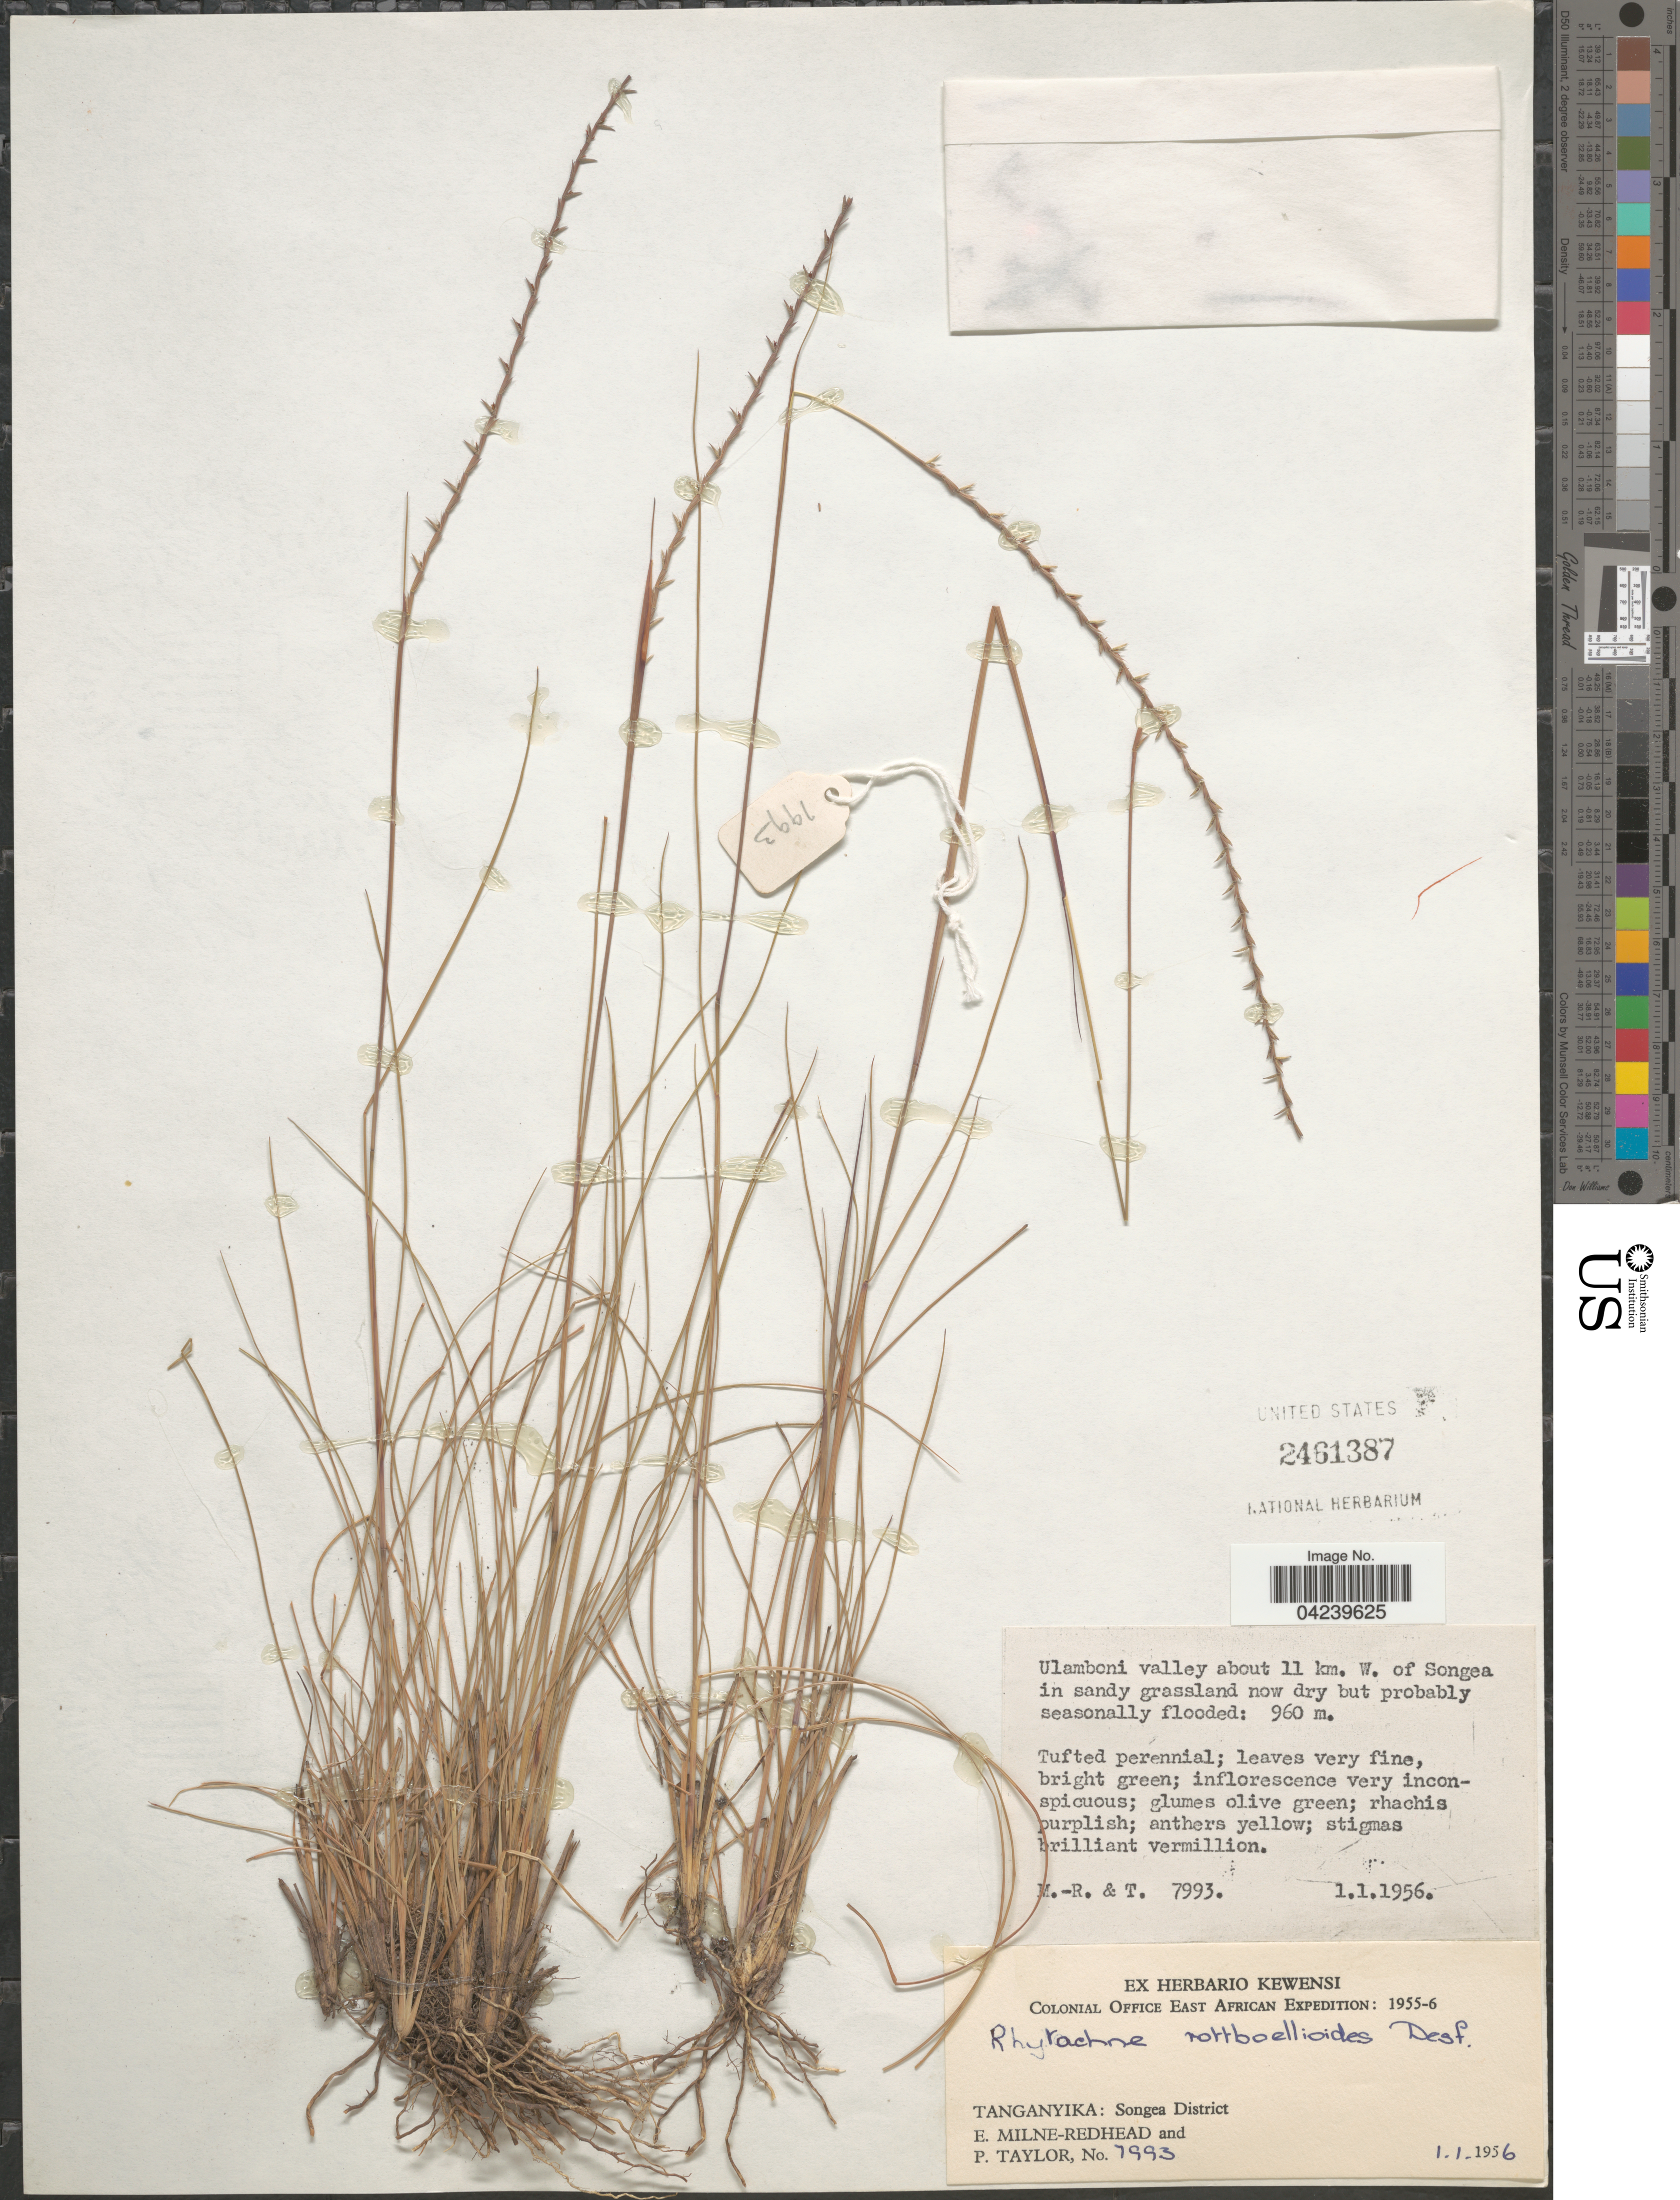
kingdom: Plantae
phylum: Tracheophyta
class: Liliopsida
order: Poales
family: Poaceae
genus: Rhytachne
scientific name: Rhytachne rottboellioides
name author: Desv.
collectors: E. W. Milne-Redhead & P. Taylor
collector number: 7993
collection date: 1956-01-01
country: Tanzania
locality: Colonial Office East African Expedition: 1955-6. Tanganyika: Songea District. Ulamboni valley about 11 km. W. of Songea.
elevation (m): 960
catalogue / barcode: US 2461387